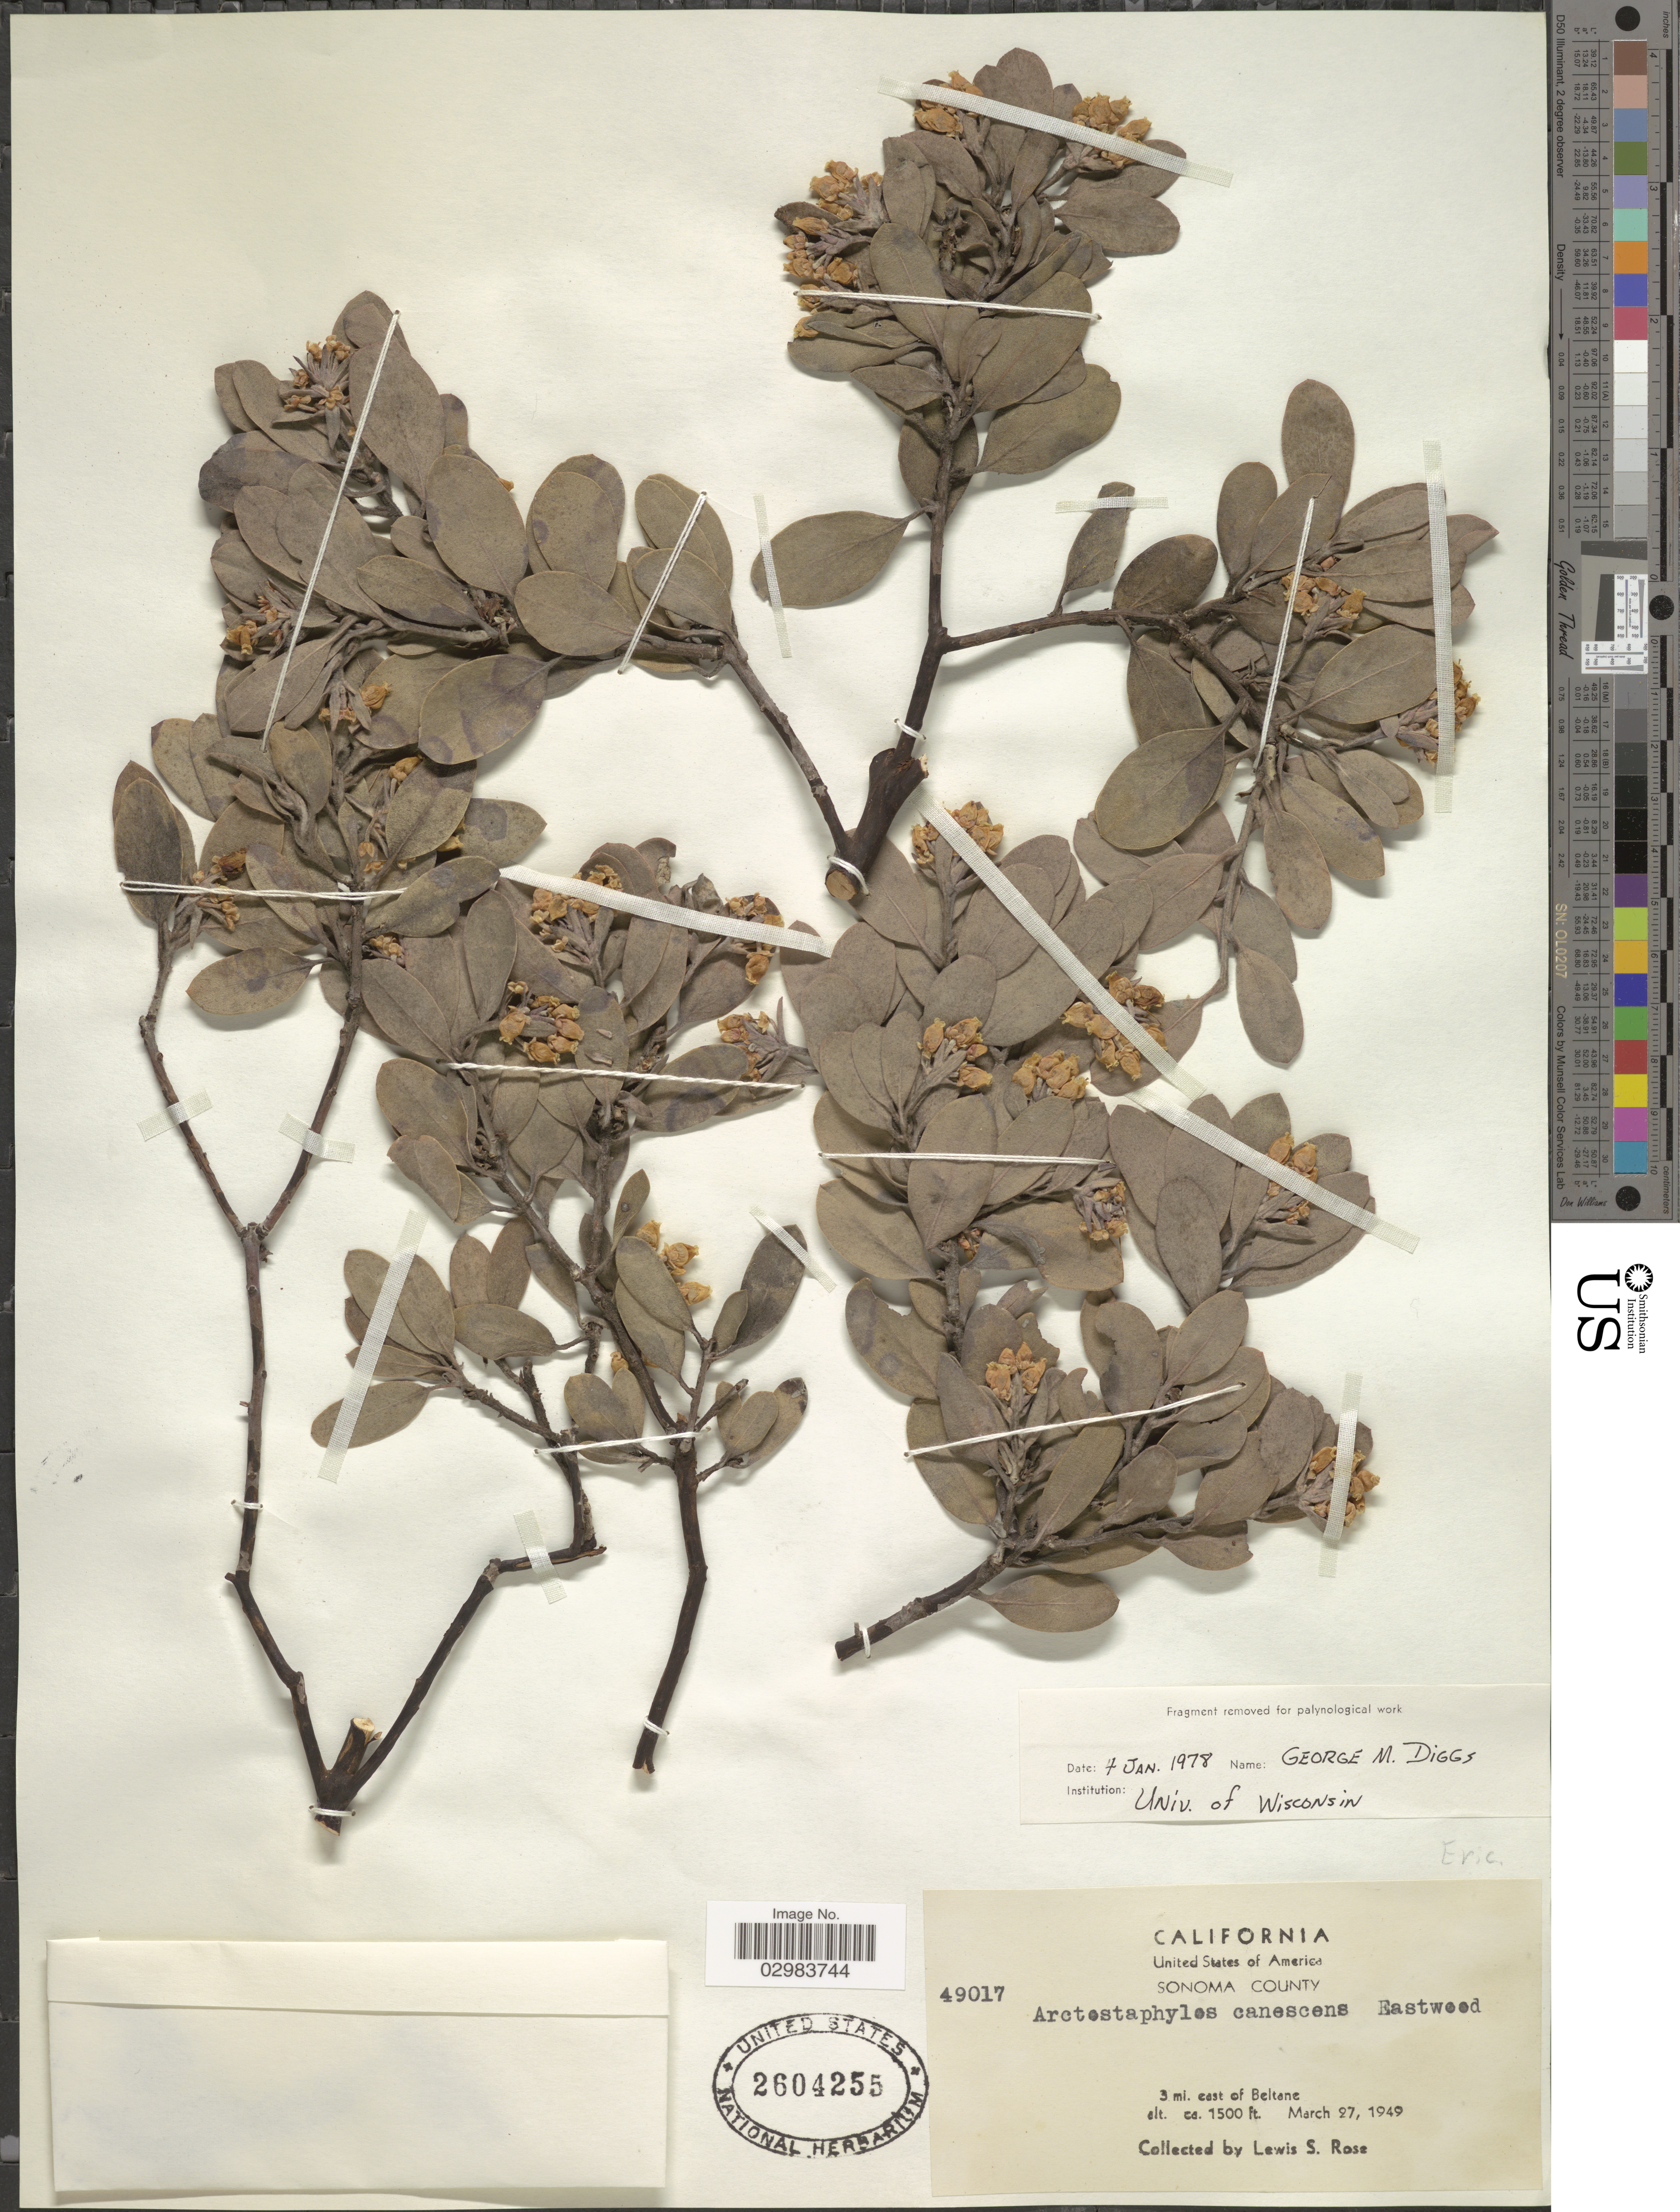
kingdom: Plantae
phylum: Tracheophyta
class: Magnoliopsida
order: Ericales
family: Ericaceae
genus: Arctostaphylos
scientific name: Arctostaphylos canescens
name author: Eastw.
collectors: L. S. Rose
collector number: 49017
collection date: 1949-03-27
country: United States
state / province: California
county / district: Sonoma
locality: Sonoma County. 3 mi. east of Beltane.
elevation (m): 457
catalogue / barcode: US 2604255